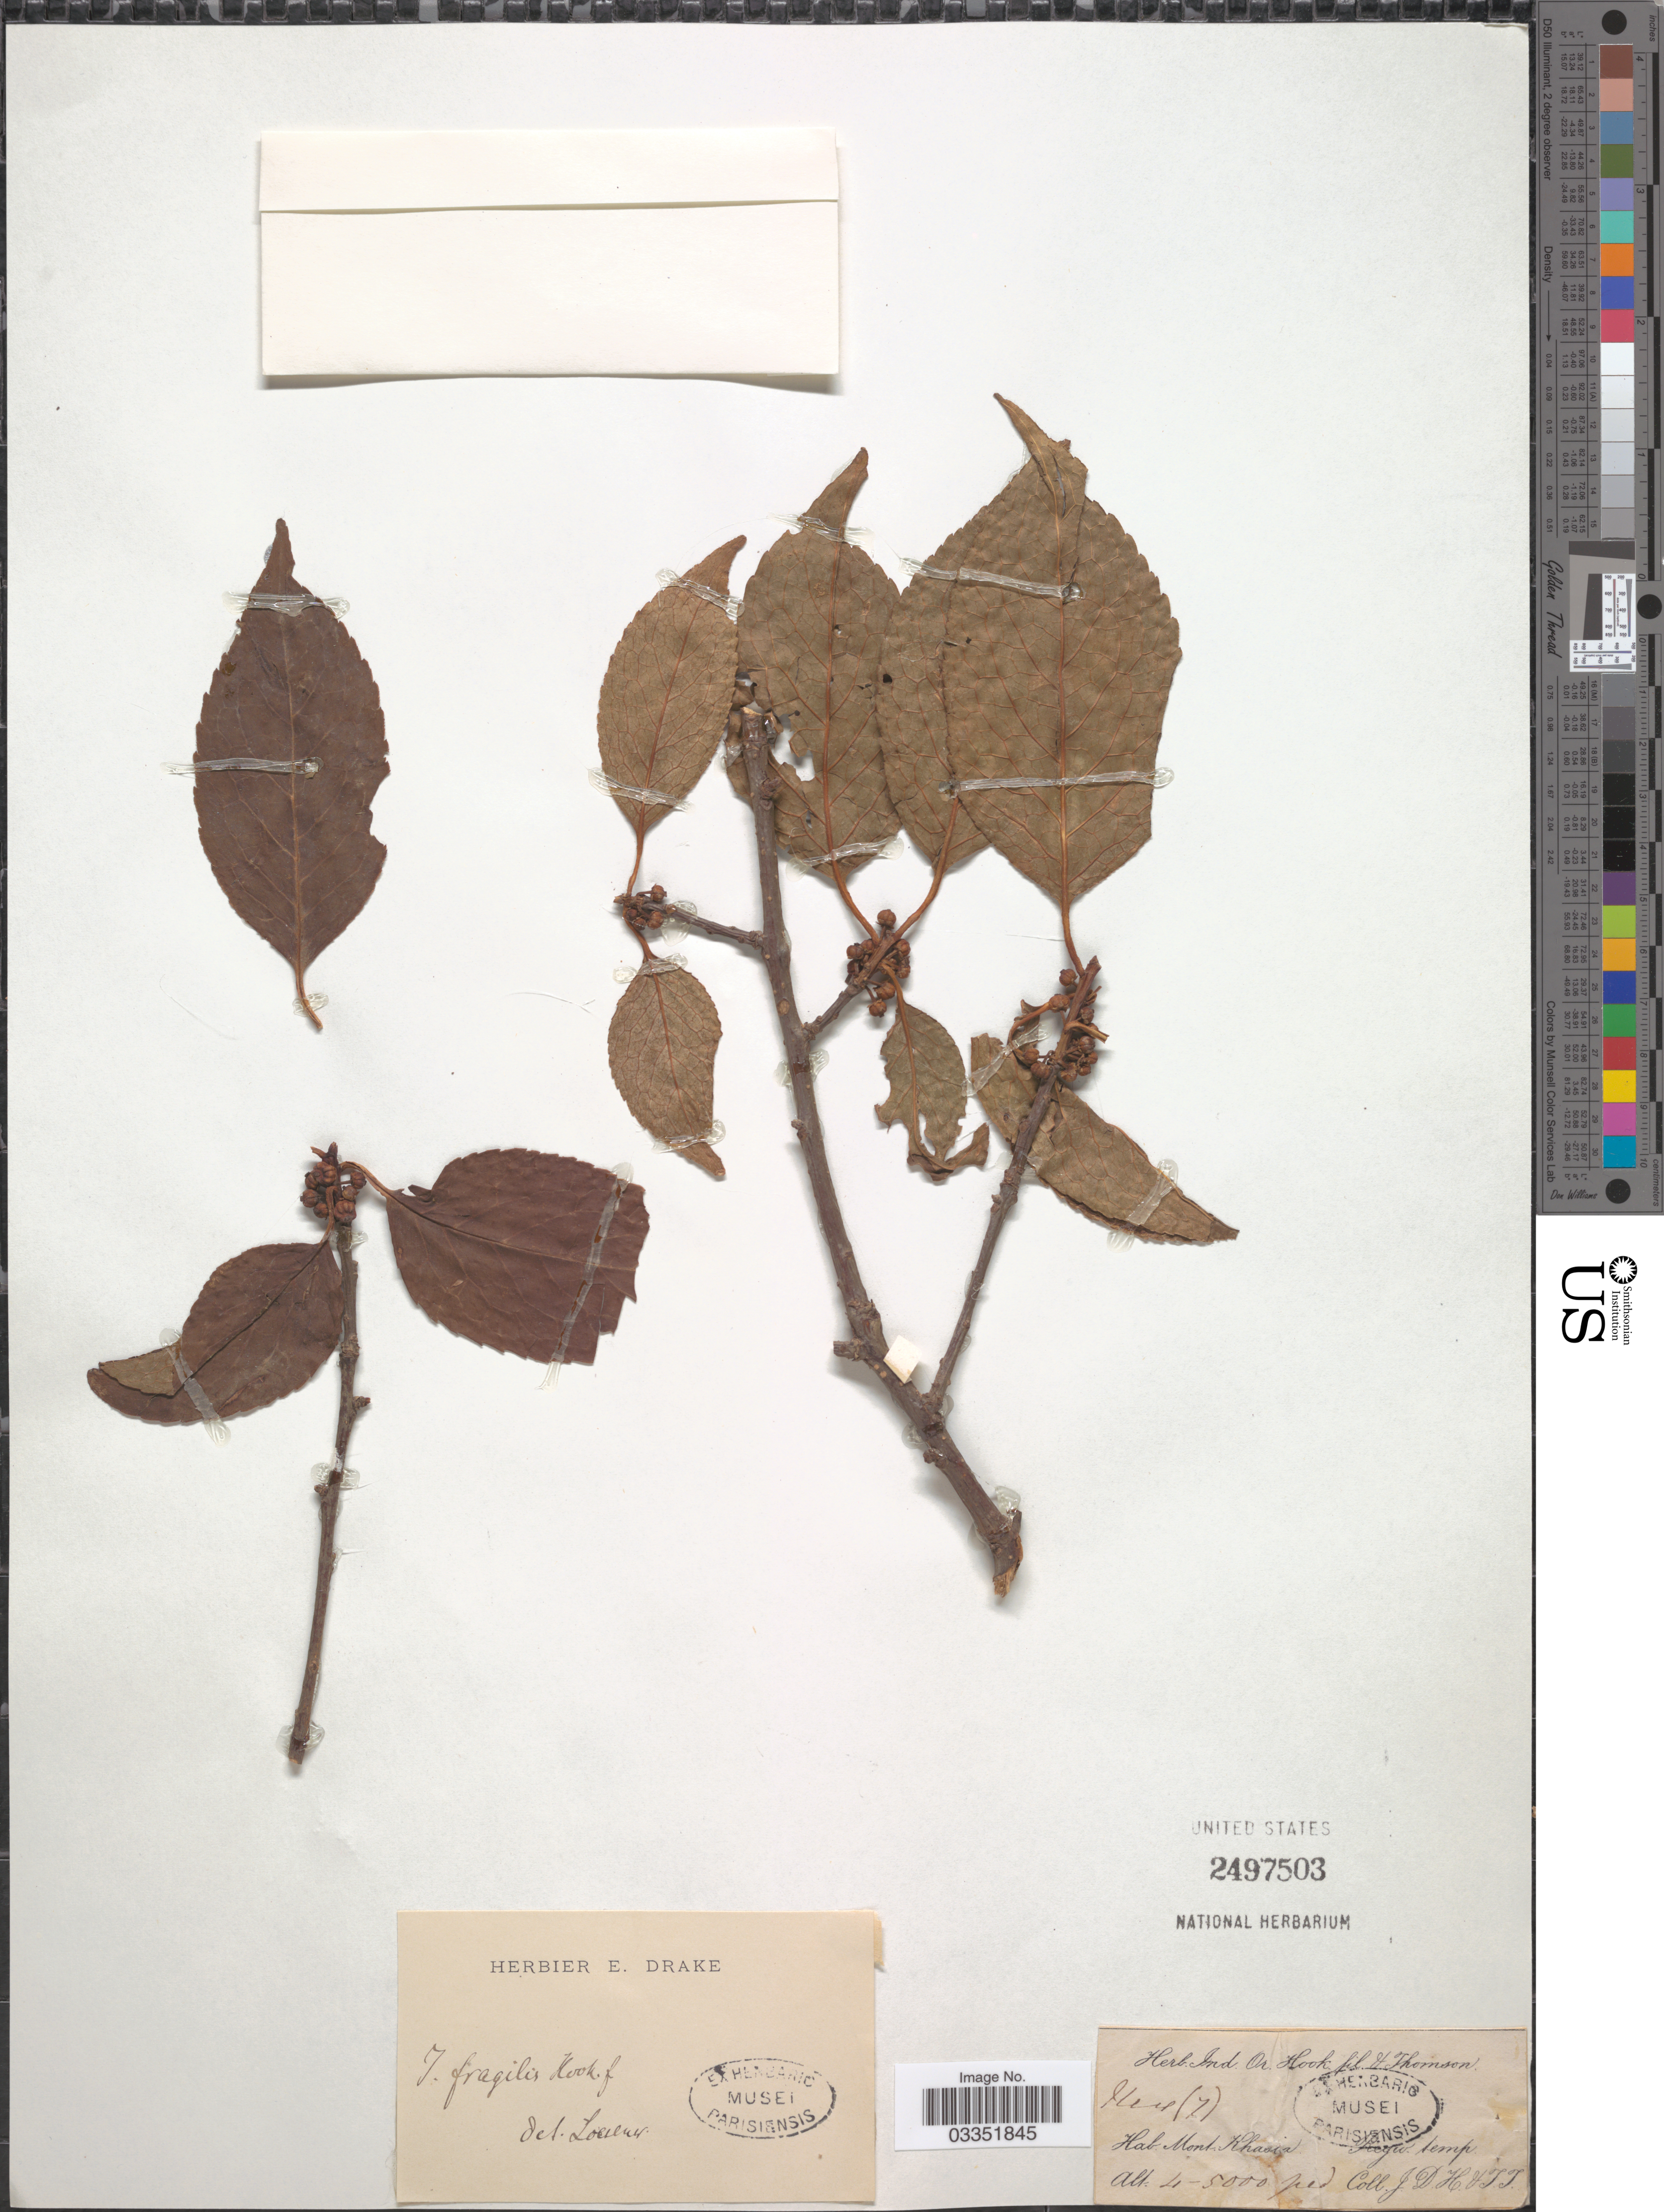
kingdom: Plantae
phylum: Tracheophyta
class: Magnoliopsida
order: Aquifoliales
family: Aquifoliaceae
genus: Ilex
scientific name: Ilex fragilis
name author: Hook. f.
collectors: J. D. Hooker & T. Thomson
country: India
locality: Mont. Khasia.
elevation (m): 1219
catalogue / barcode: US 2497503